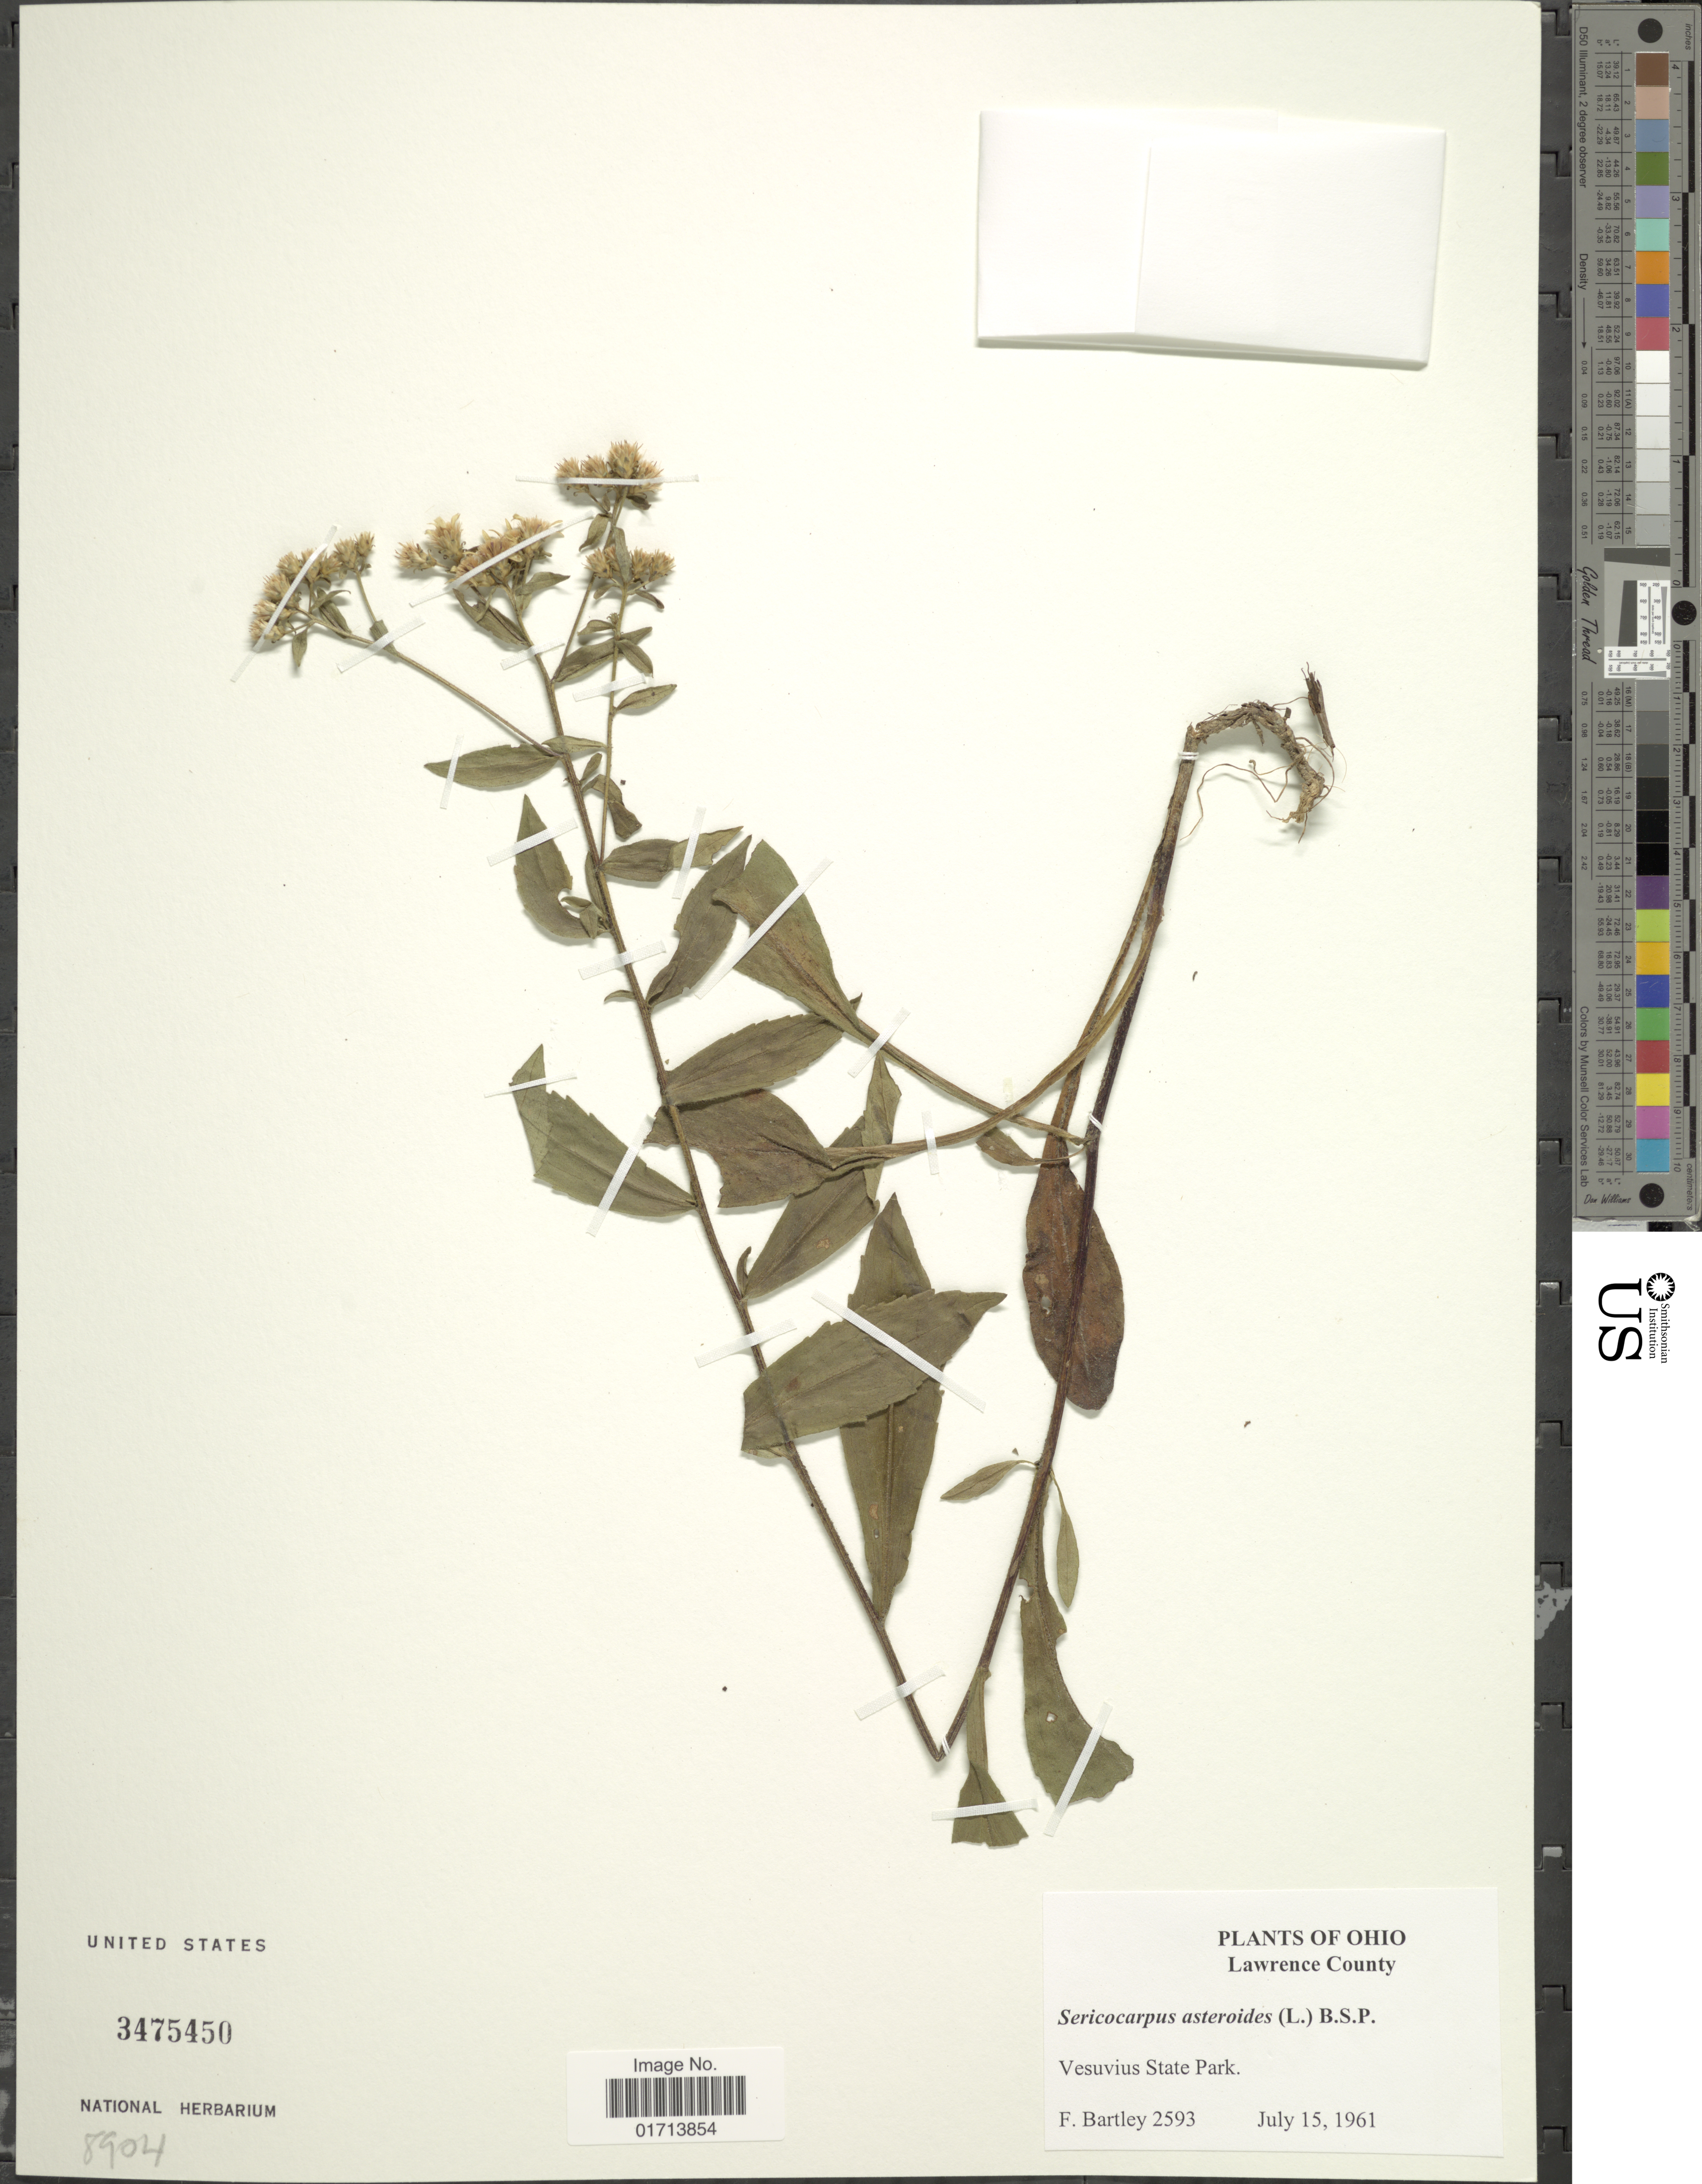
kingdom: Plantae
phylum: Tracheophyta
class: Magnoliopsida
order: Asterales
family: Asteraceae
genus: Sericocarpus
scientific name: Sericocarpus asteroides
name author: (L.) Britton, Stearns & Poggenb.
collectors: F. Bartley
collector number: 2593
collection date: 1961-07-15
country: United States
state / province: Ohio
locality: Vesuvius State Park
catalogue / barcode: US 3475450